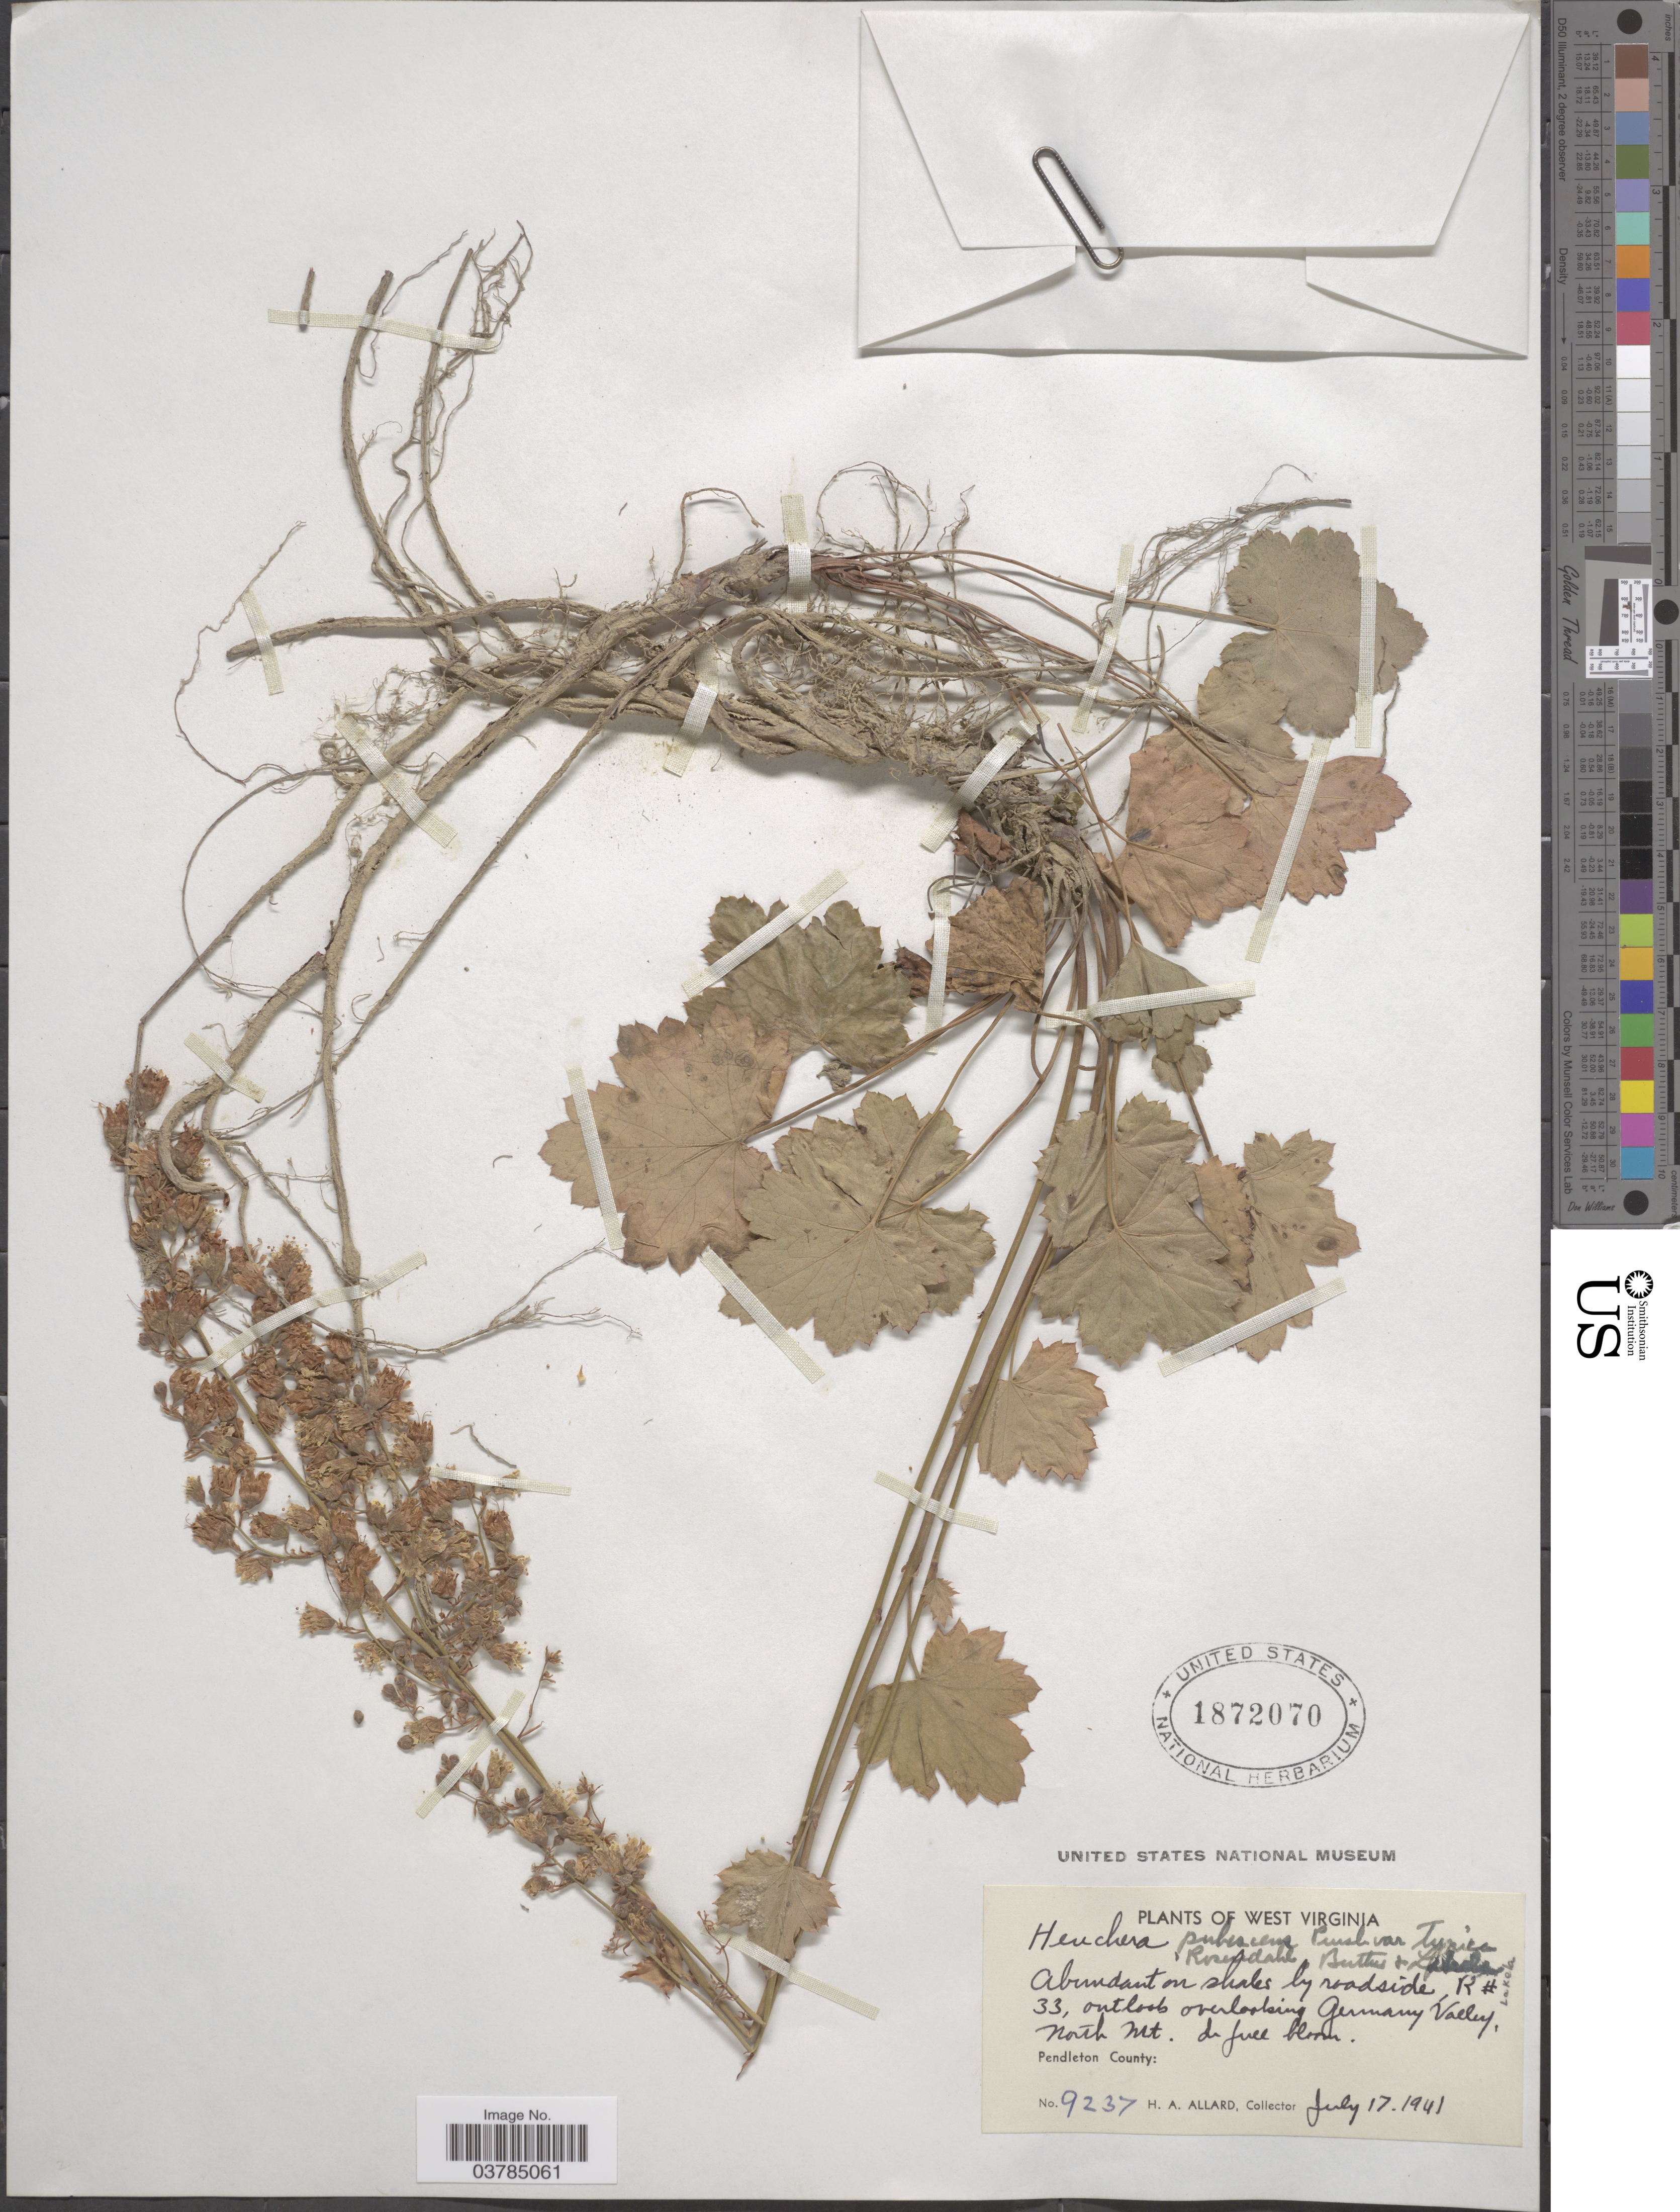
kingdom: Plantae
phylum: Tracheophyta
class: Magnoliopsida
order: Saxifragales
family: Saxifragaceae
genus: Heuchera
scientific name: Heuchera pubescens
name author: Pursh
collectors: H. A. Allard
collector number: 9237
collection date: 1941-07-17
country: United States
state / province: West Virginia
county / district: Pendleton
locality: Abundant on shales by roadside R #33, outlook overlooking Germany Valley, North Mt. Pendleton County.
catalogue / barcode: US 1872070